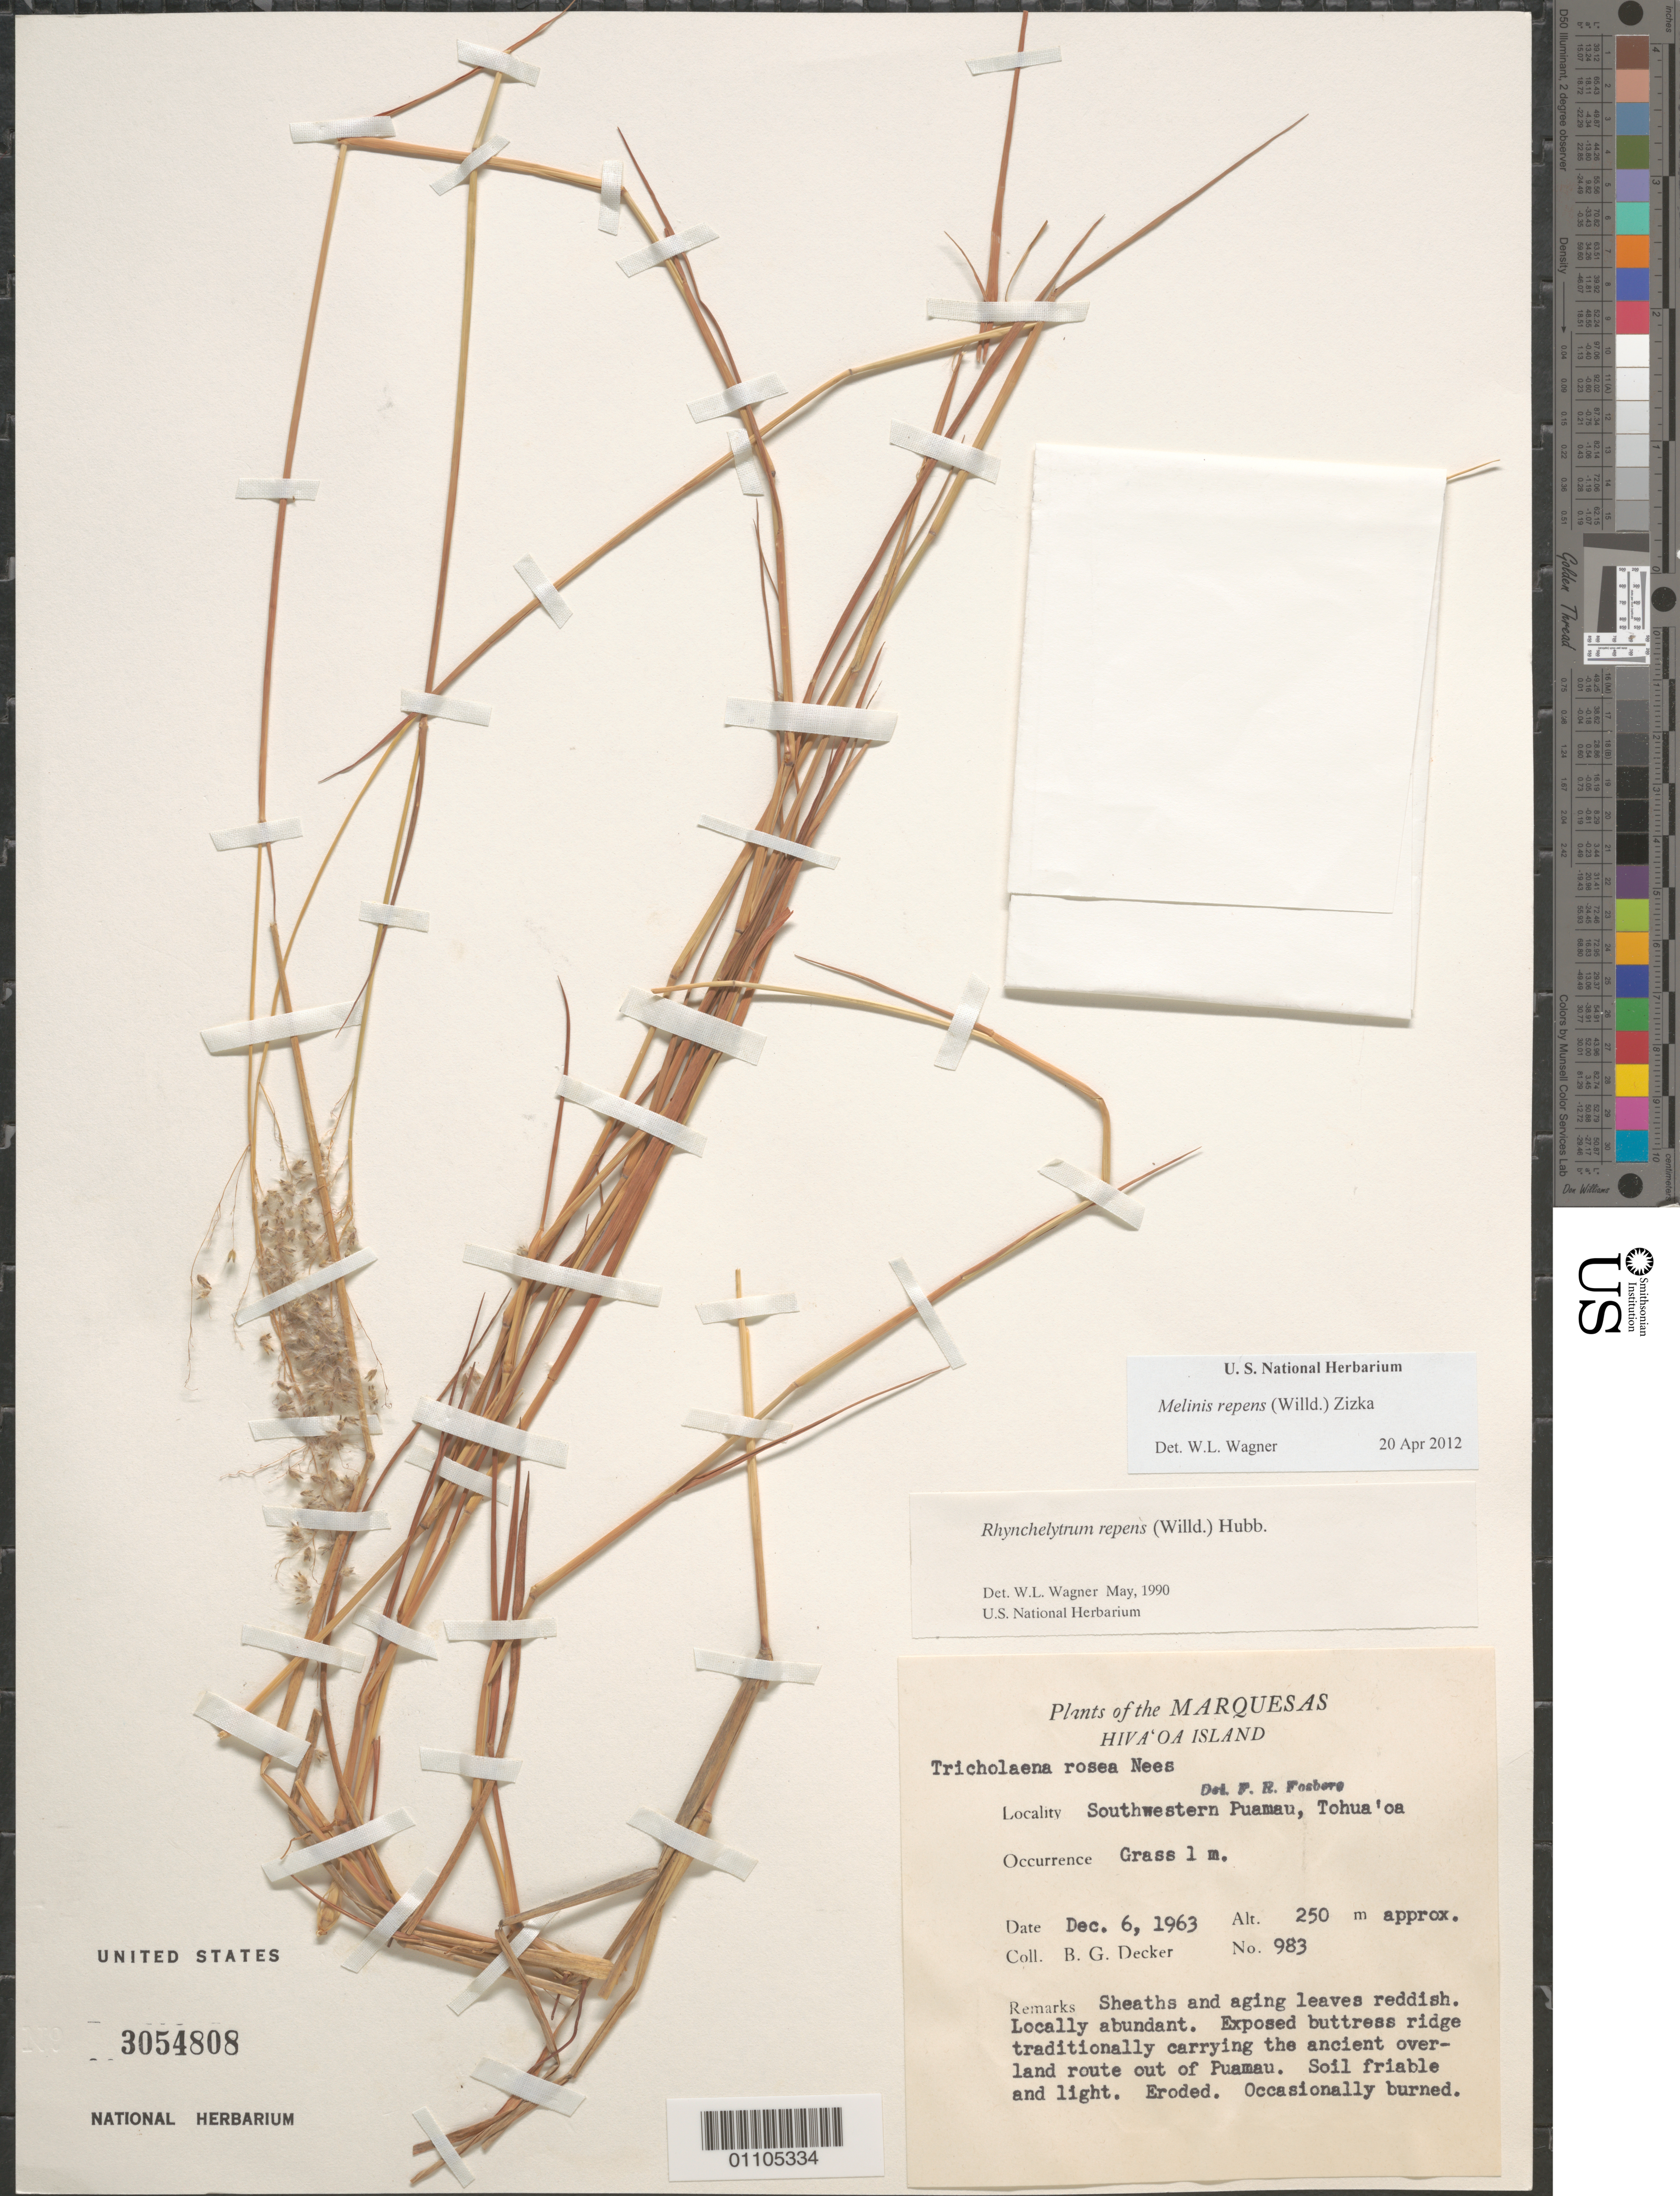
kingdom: Plantae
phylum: Tracheophyta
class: Liliopsida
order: Poales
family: Poaceae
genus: Melinis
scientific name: Melinis repens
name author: (Willd.) Zizka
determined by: Wagner, W. L., (BOT), Smithsonian Institution - National Museum of Natural History (UNITED STATES)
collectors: B. G. Decker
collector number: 983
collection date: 1963-12-06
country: French Polynesia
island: Hiva Oa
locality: SW Puamau, Tohua'oa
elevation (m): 250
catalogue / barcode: US 3054808